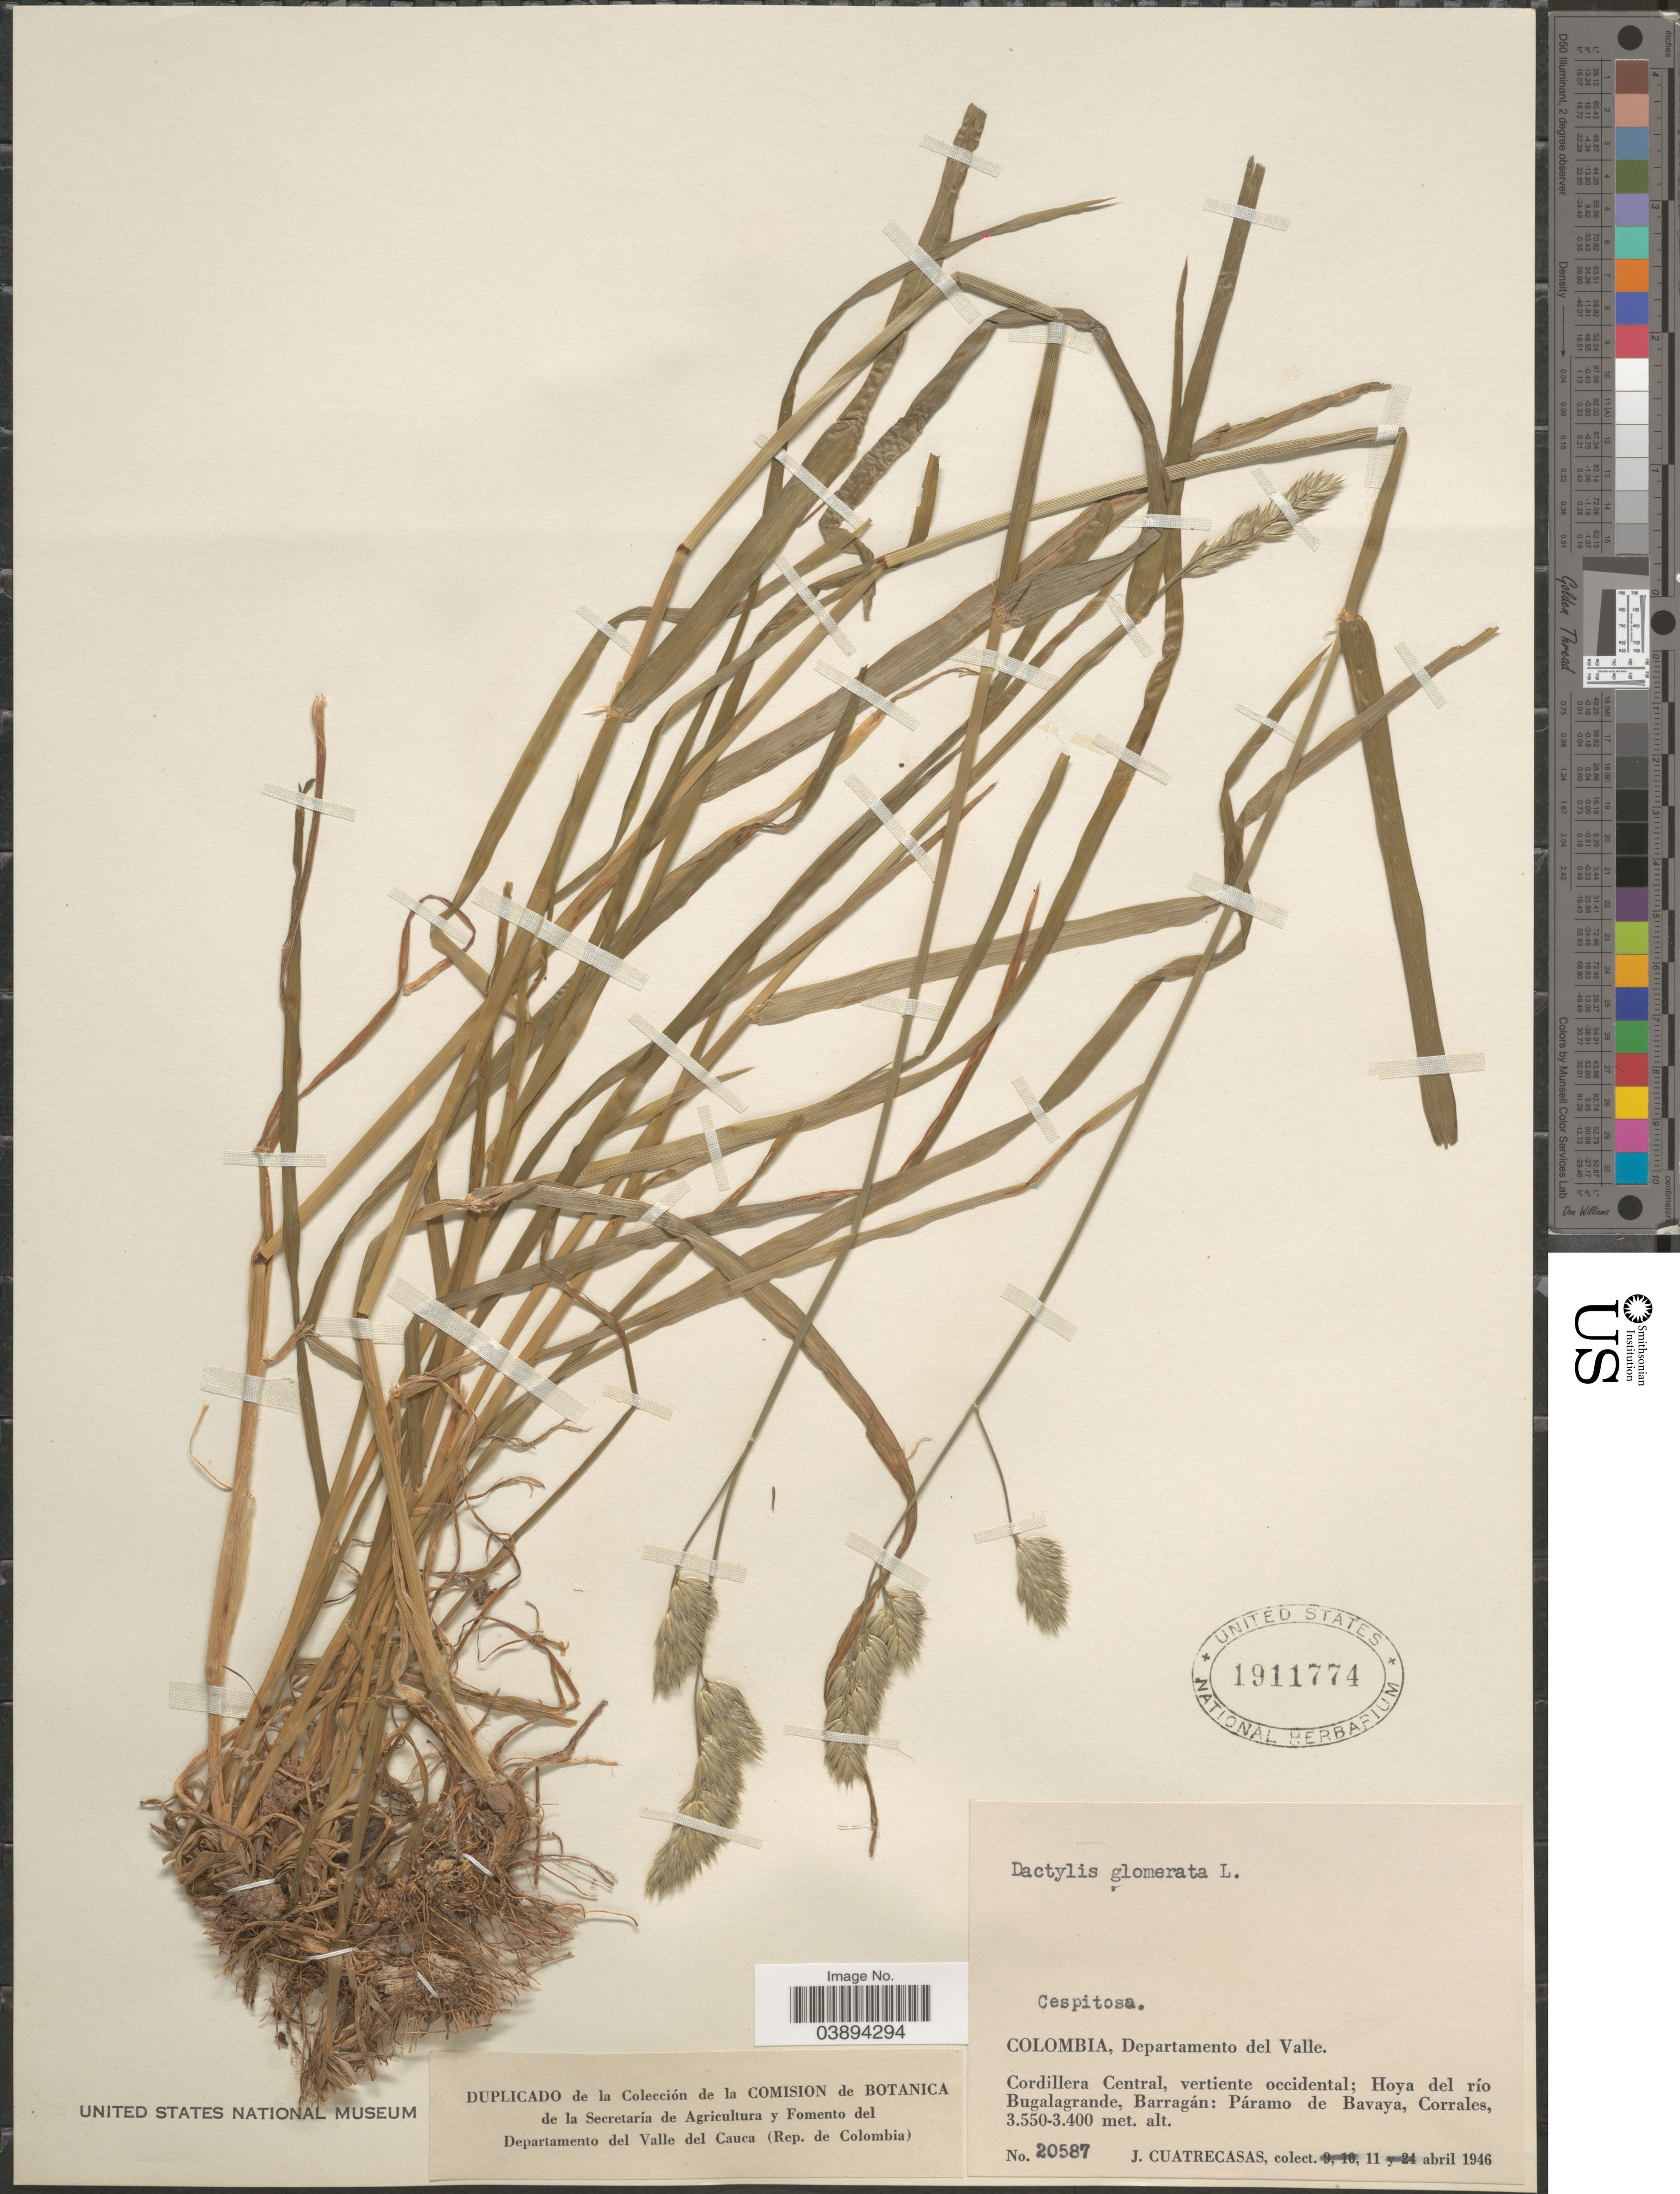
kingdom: Plantae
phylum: Tracheophyta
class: Liliopsida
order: Poales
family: Poaceae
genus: Dactylis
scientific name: Dactylis glomerata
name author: L.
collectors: J. Cuatrecasas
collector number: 20587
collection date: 1946-04-11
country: Colombia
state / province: Valle del Cauca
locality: Departamento del Valle. Cordillera Central, vertiente occidental; Hoya del río Bugalagrande, Barragán: Páramo de Bavaya, Corrales.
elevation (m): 3400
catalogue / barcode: US 1911774